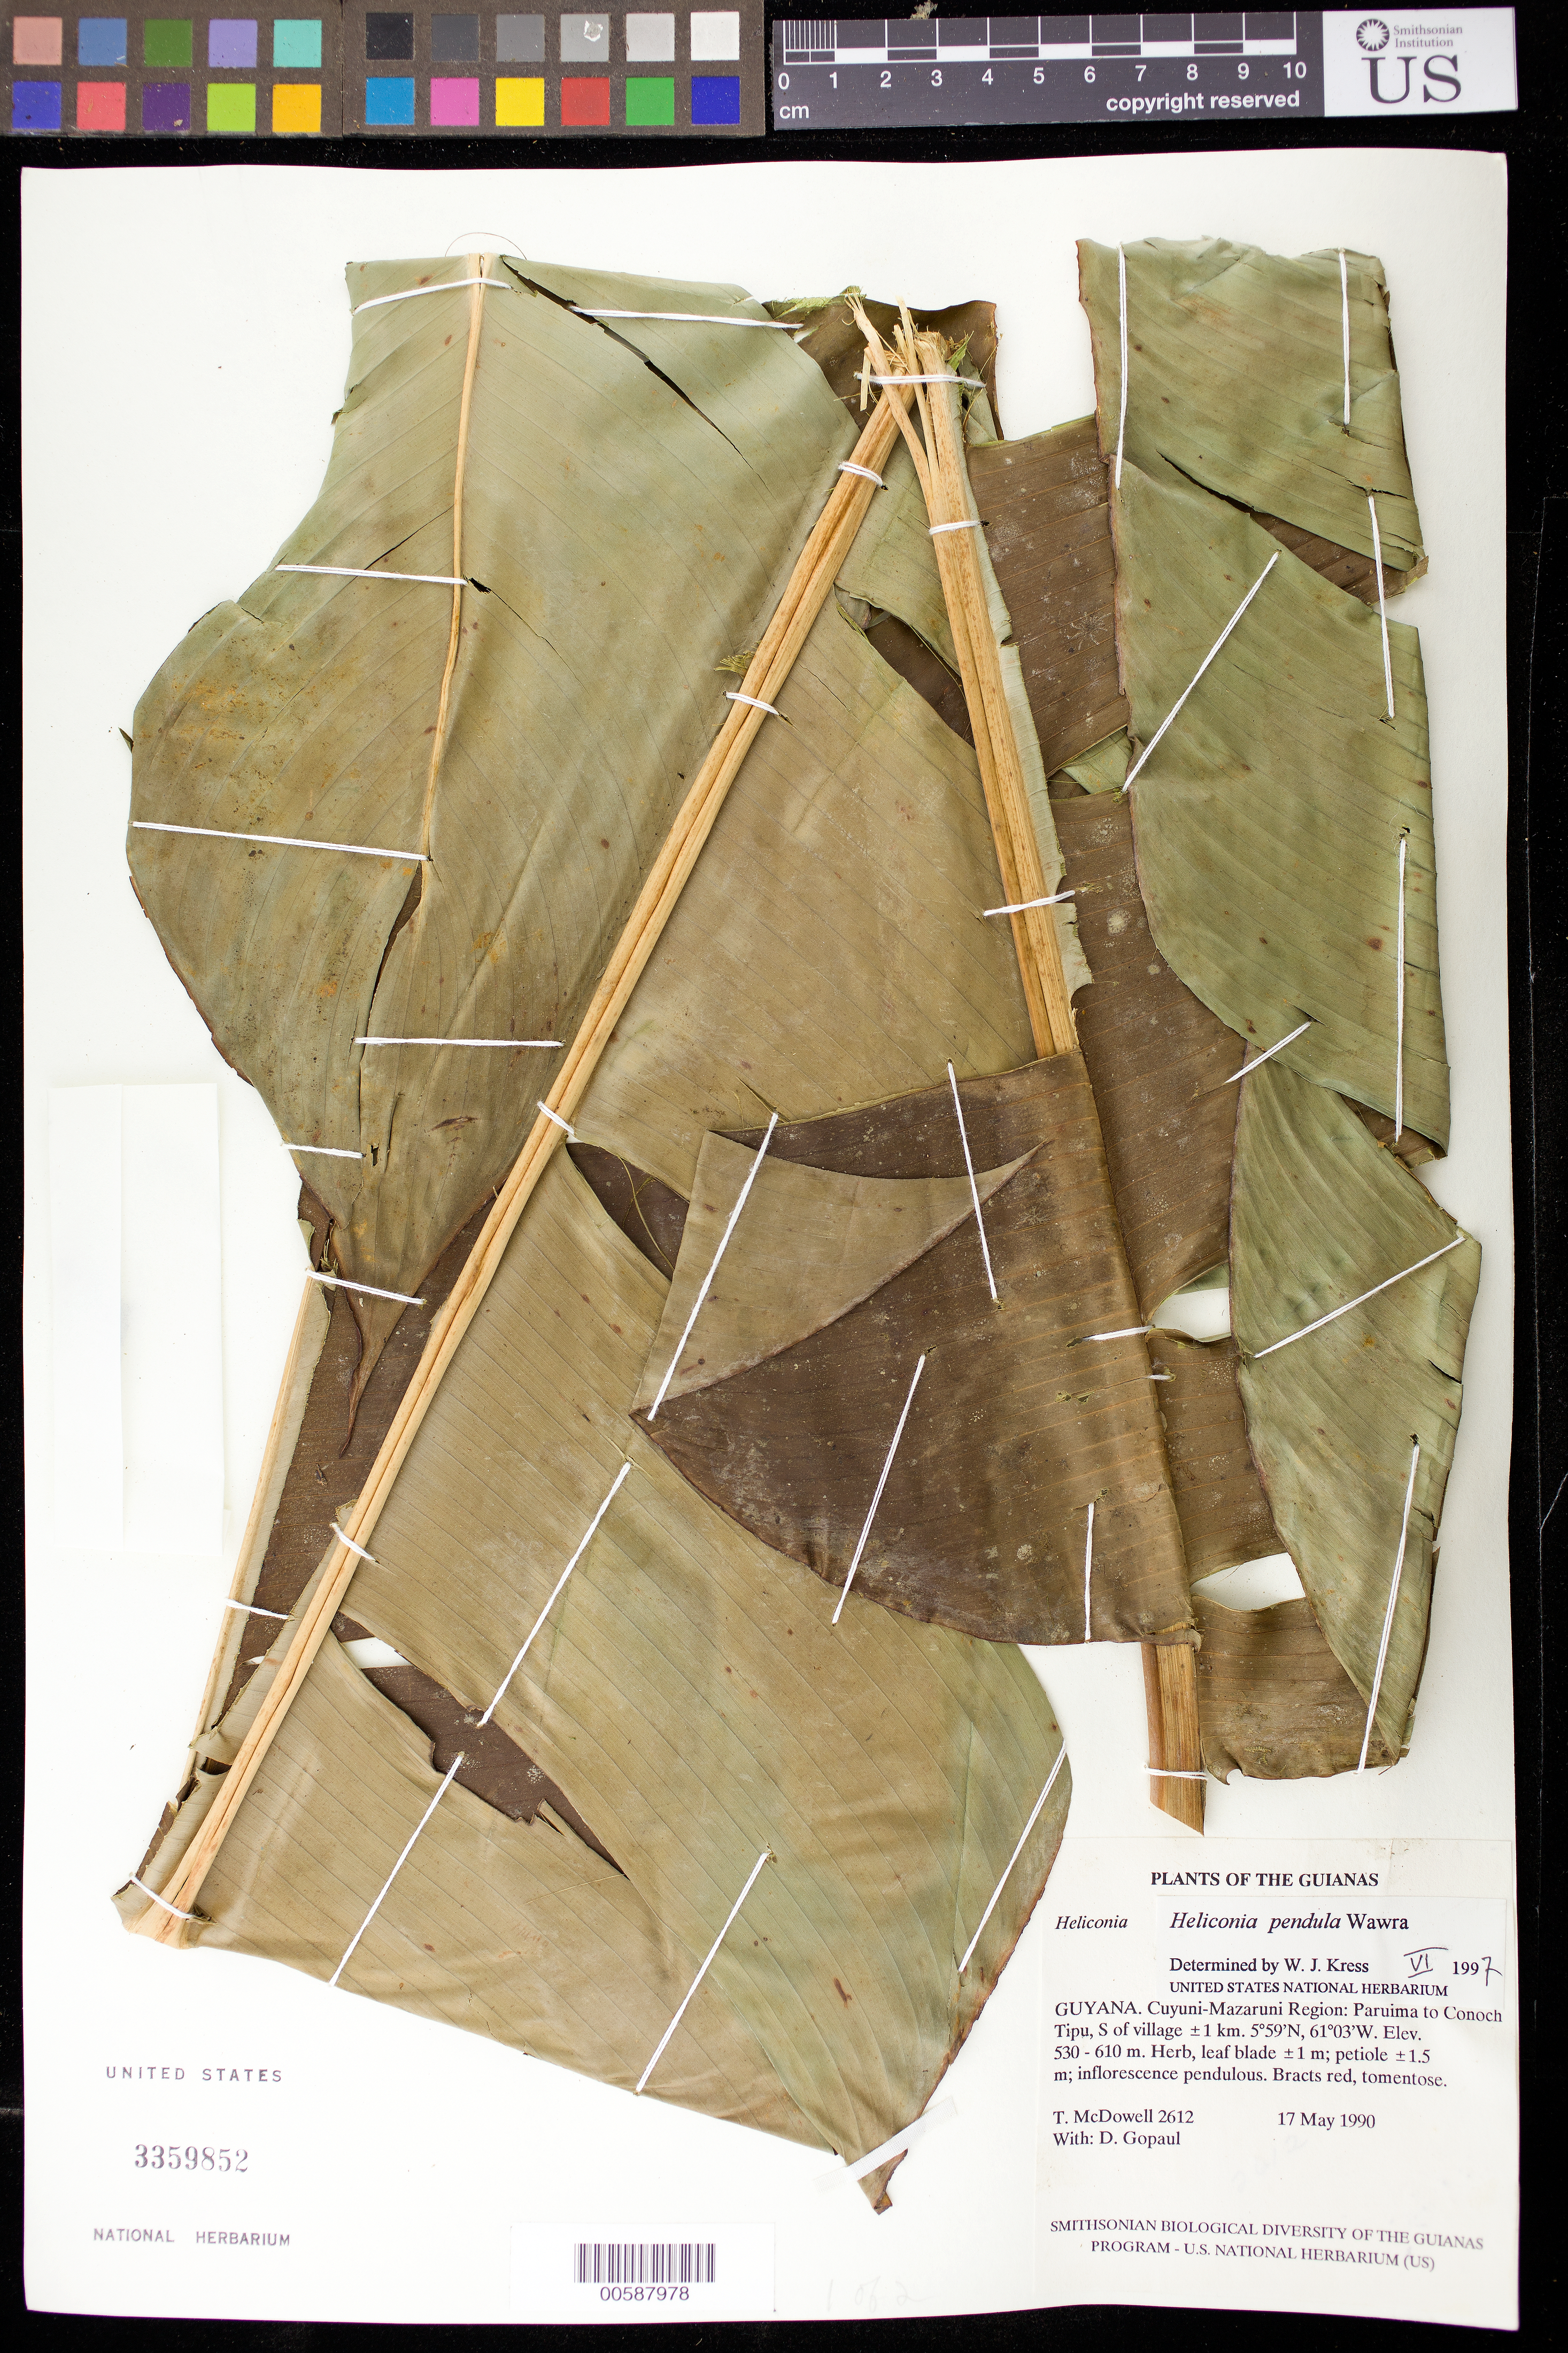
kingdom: Plantae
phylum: Tracheophyta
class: Liliopsida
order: Zingiberales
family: Heliconiaceae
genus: Heliconia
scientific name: Heliconia pendula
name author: Wawra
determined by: Kress, W. J., (US), Smithsonian Institution - National Museum of Natural History (UNITED STATES)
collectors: T. McDowell & D. Gopaul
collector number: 2612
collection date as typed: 17 May 1990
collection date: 1990-05-17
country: Guyana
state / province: Cuyuni-Mazaruni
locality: Paruima to Conoch Tipu, S of village ±1 km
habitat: Disturbed farmed hillside with regrowth forest; old forest on hilltop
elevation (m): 530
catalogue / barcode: US 3359852